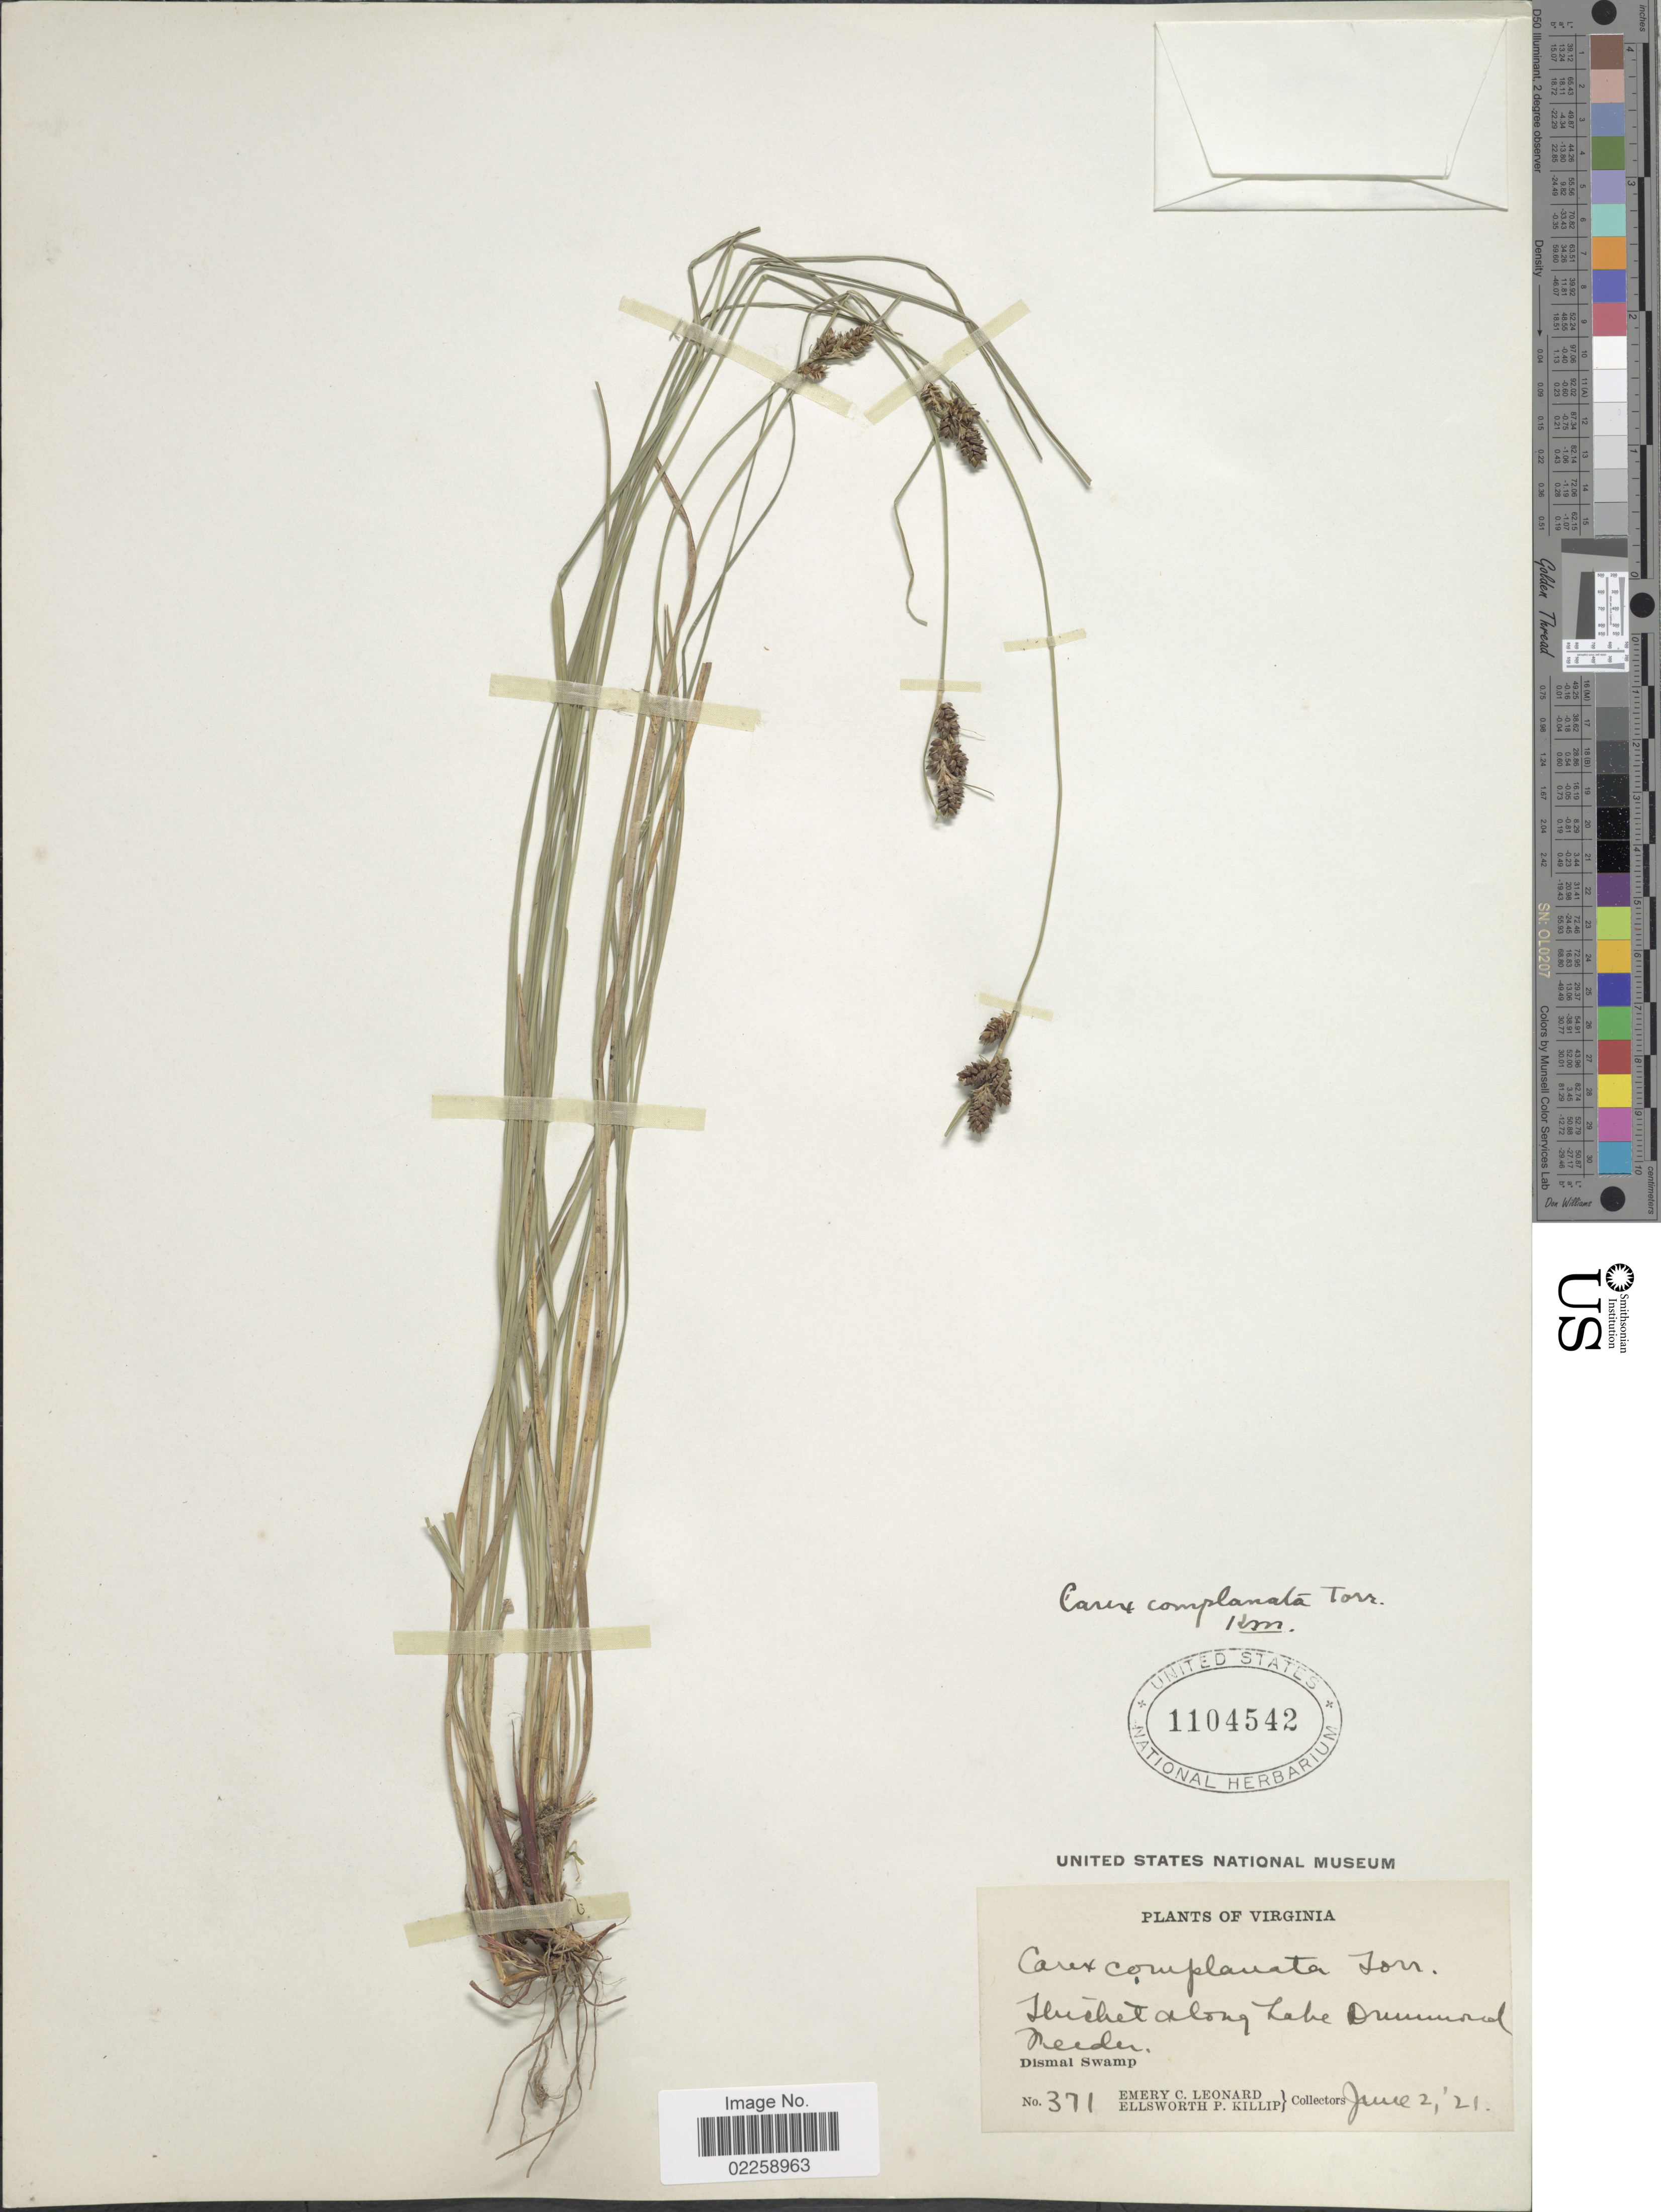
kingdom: Plantae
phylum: Tracheophyta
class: Liliopsida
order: Poales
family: Cyperaceae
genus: Carex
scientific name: Carex complanata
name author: Torr. & Hook.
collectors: E. C. Leonard & E. P. Killip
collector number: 371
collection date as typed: Transcribed d/m/y: 2/6/21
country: United States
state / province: Virginia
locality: Thicket along Lake Drummond Needen, Dismal Swamp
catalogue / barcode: US 1104542